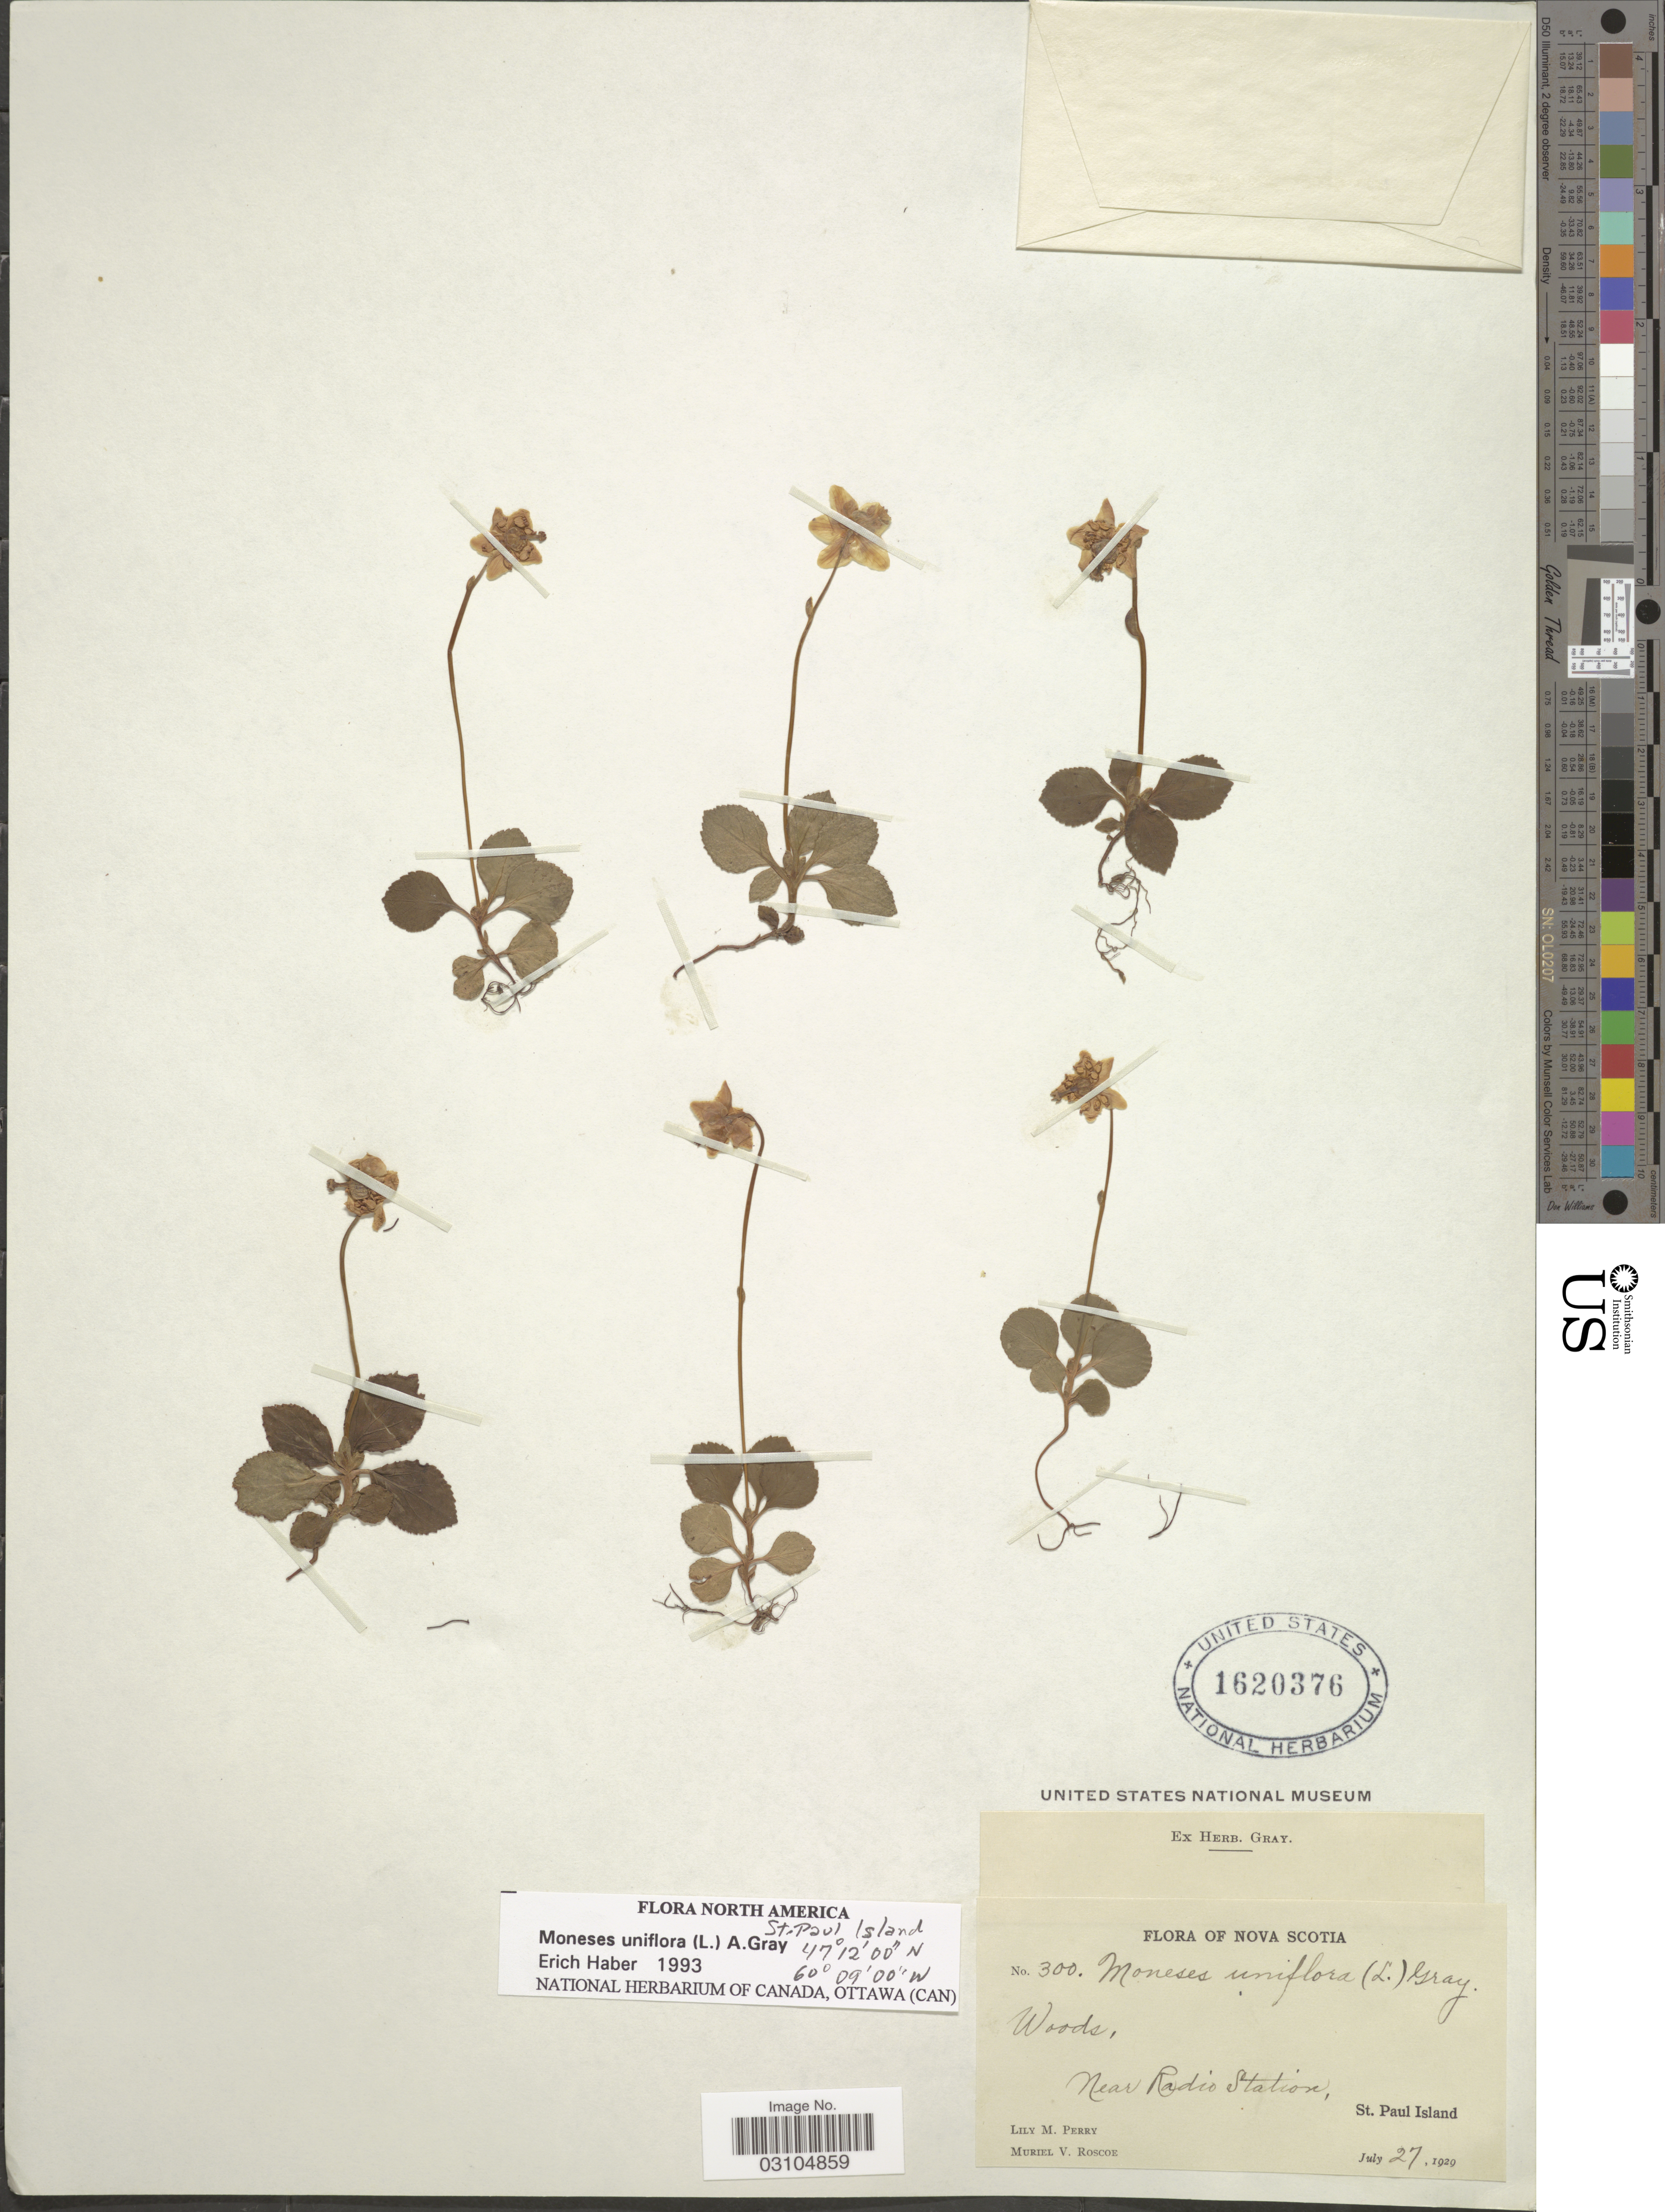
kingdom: Plantae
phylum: Tracheophyta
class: Magnoliopsida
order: Ericales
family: Ericaceae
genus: Moneses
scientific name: Moneses uniflora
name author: (L.) A. Gray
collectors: L. M. Perry & M. Roscoe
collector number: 300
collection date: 1929-07-27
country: Canada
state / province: Nova Scotia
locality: Nova Scotia, Near Radio Station, St. Paul Island.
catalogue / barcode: US 1620376